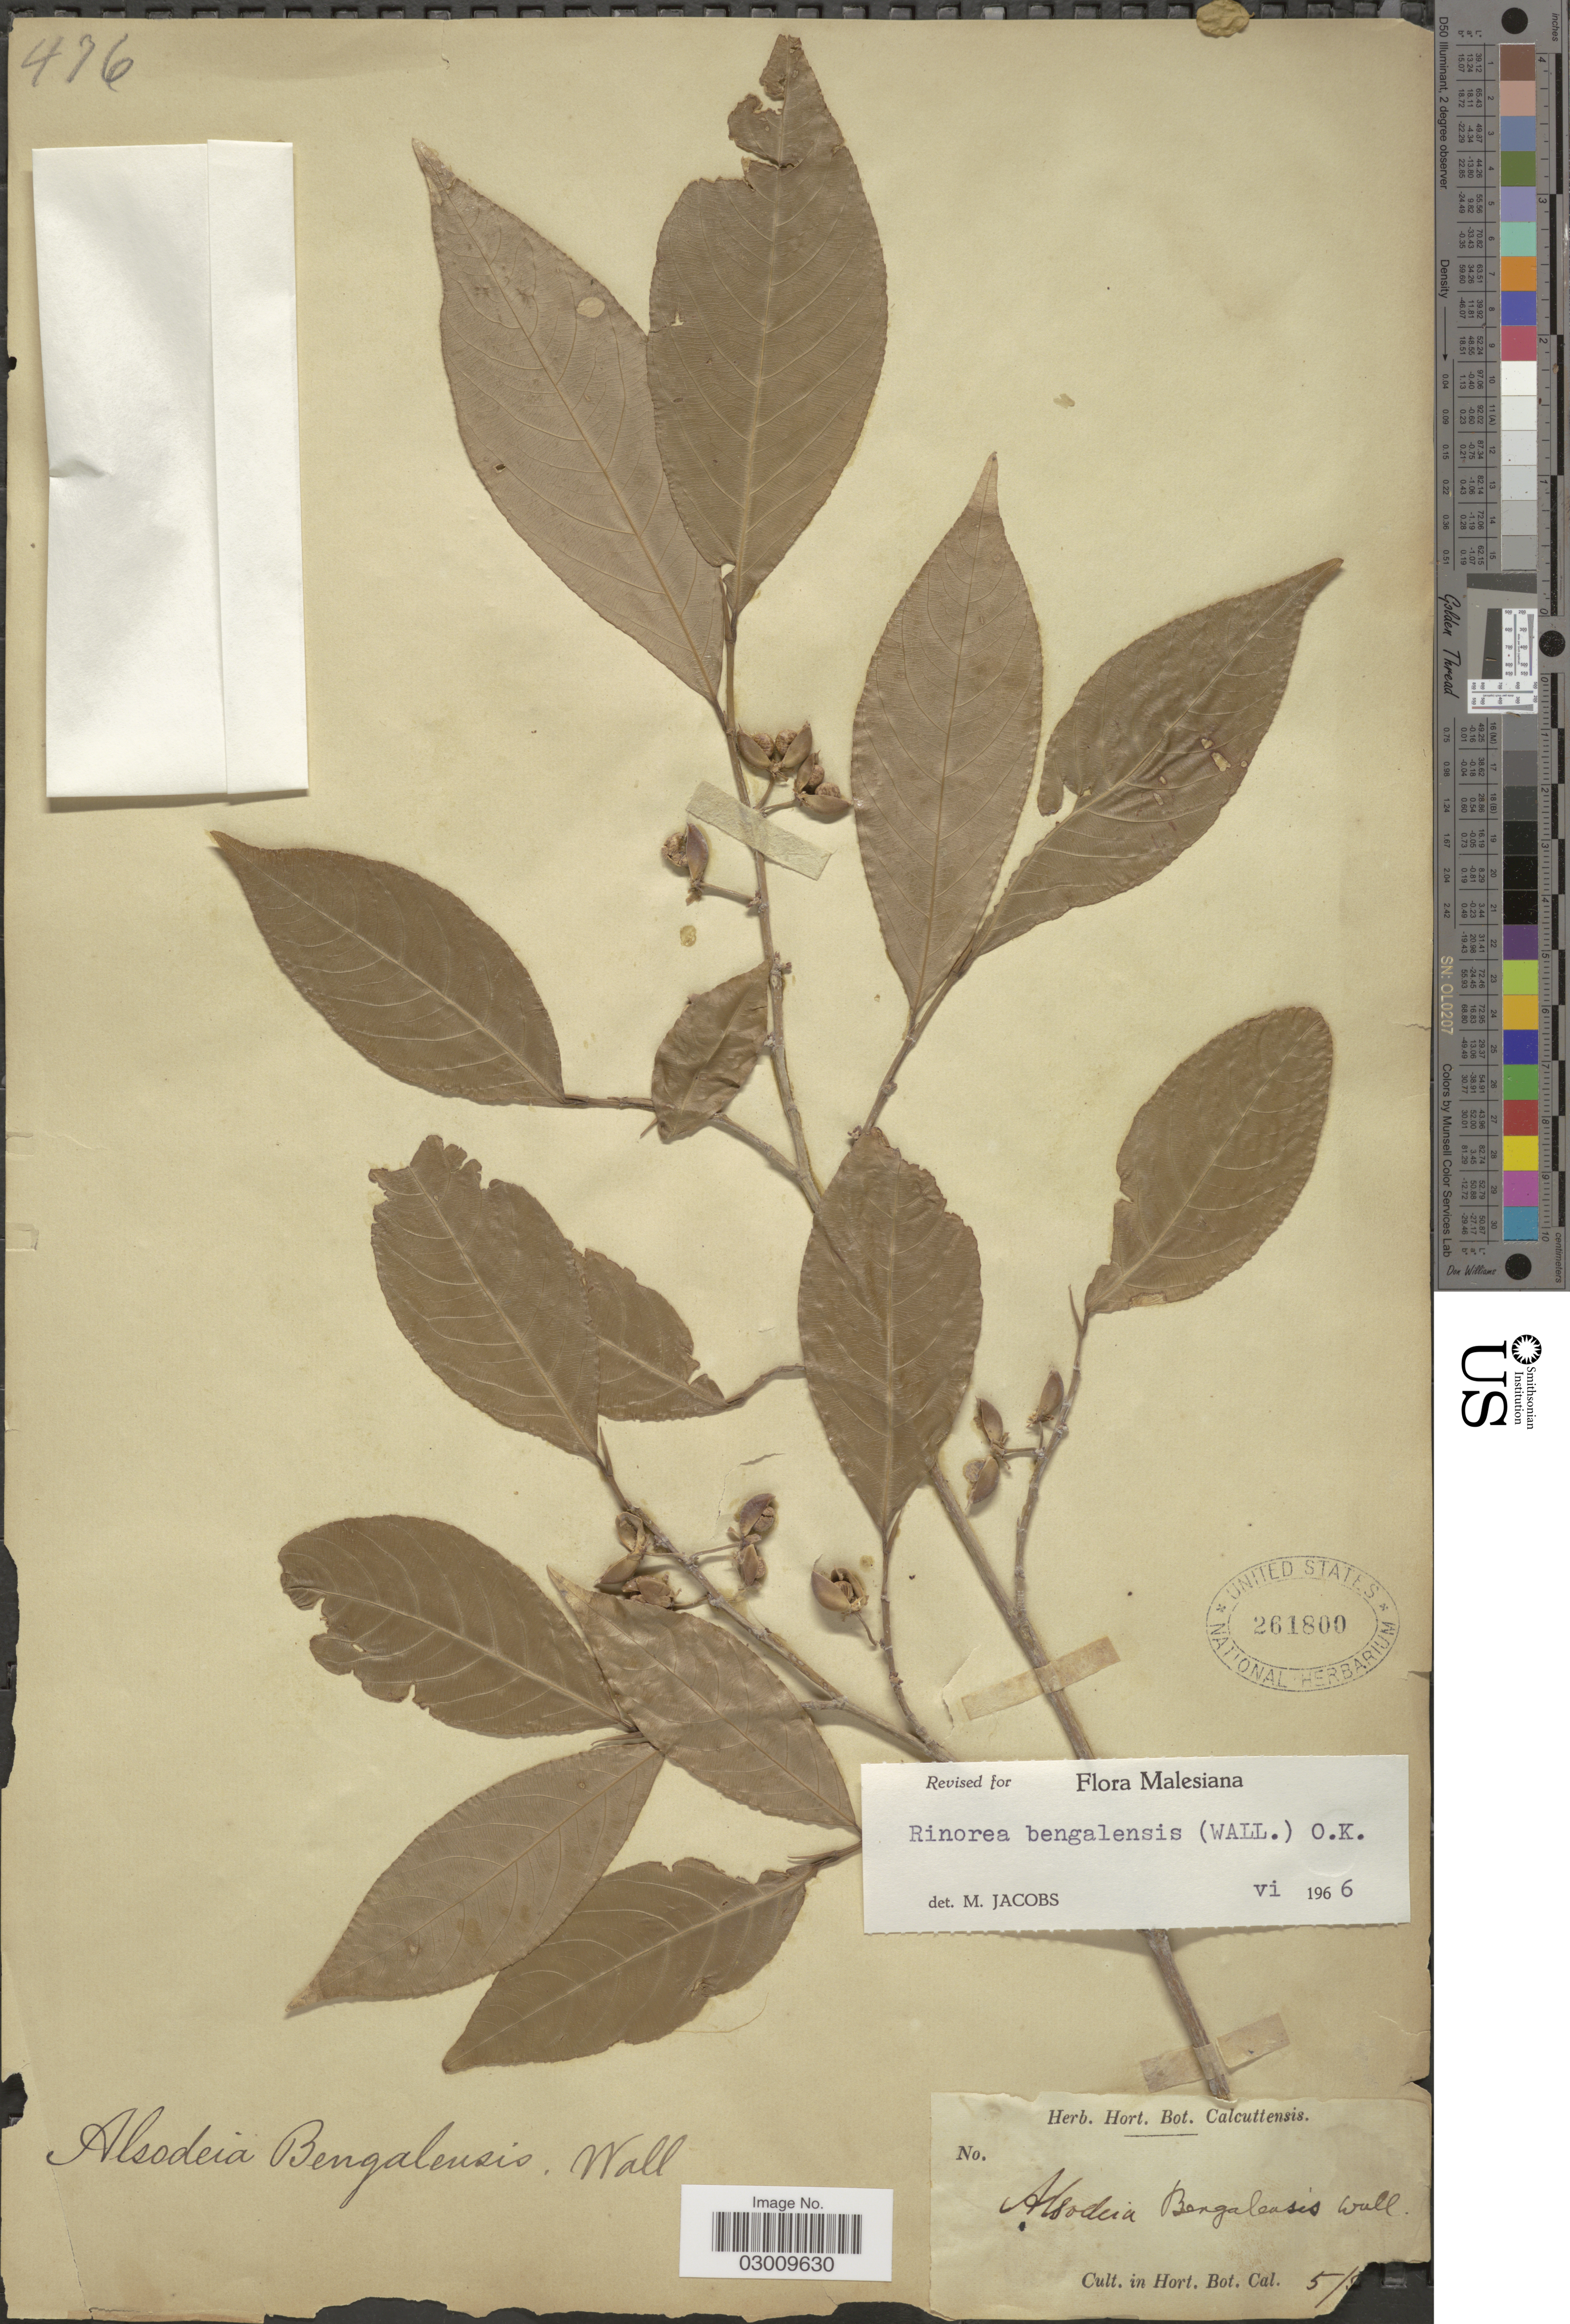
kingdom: Plantae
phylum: Tracheophyta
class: Magnoliopsida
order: Malpighiales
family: Violaceae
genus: Rinorea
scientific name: Rinorea bengalensis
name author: (Wall.) Kuntze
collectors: ex Herb. Hort. Bot. Calcuttensis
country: India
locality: In Hort. Bot. Cal.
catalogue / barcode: US 261800